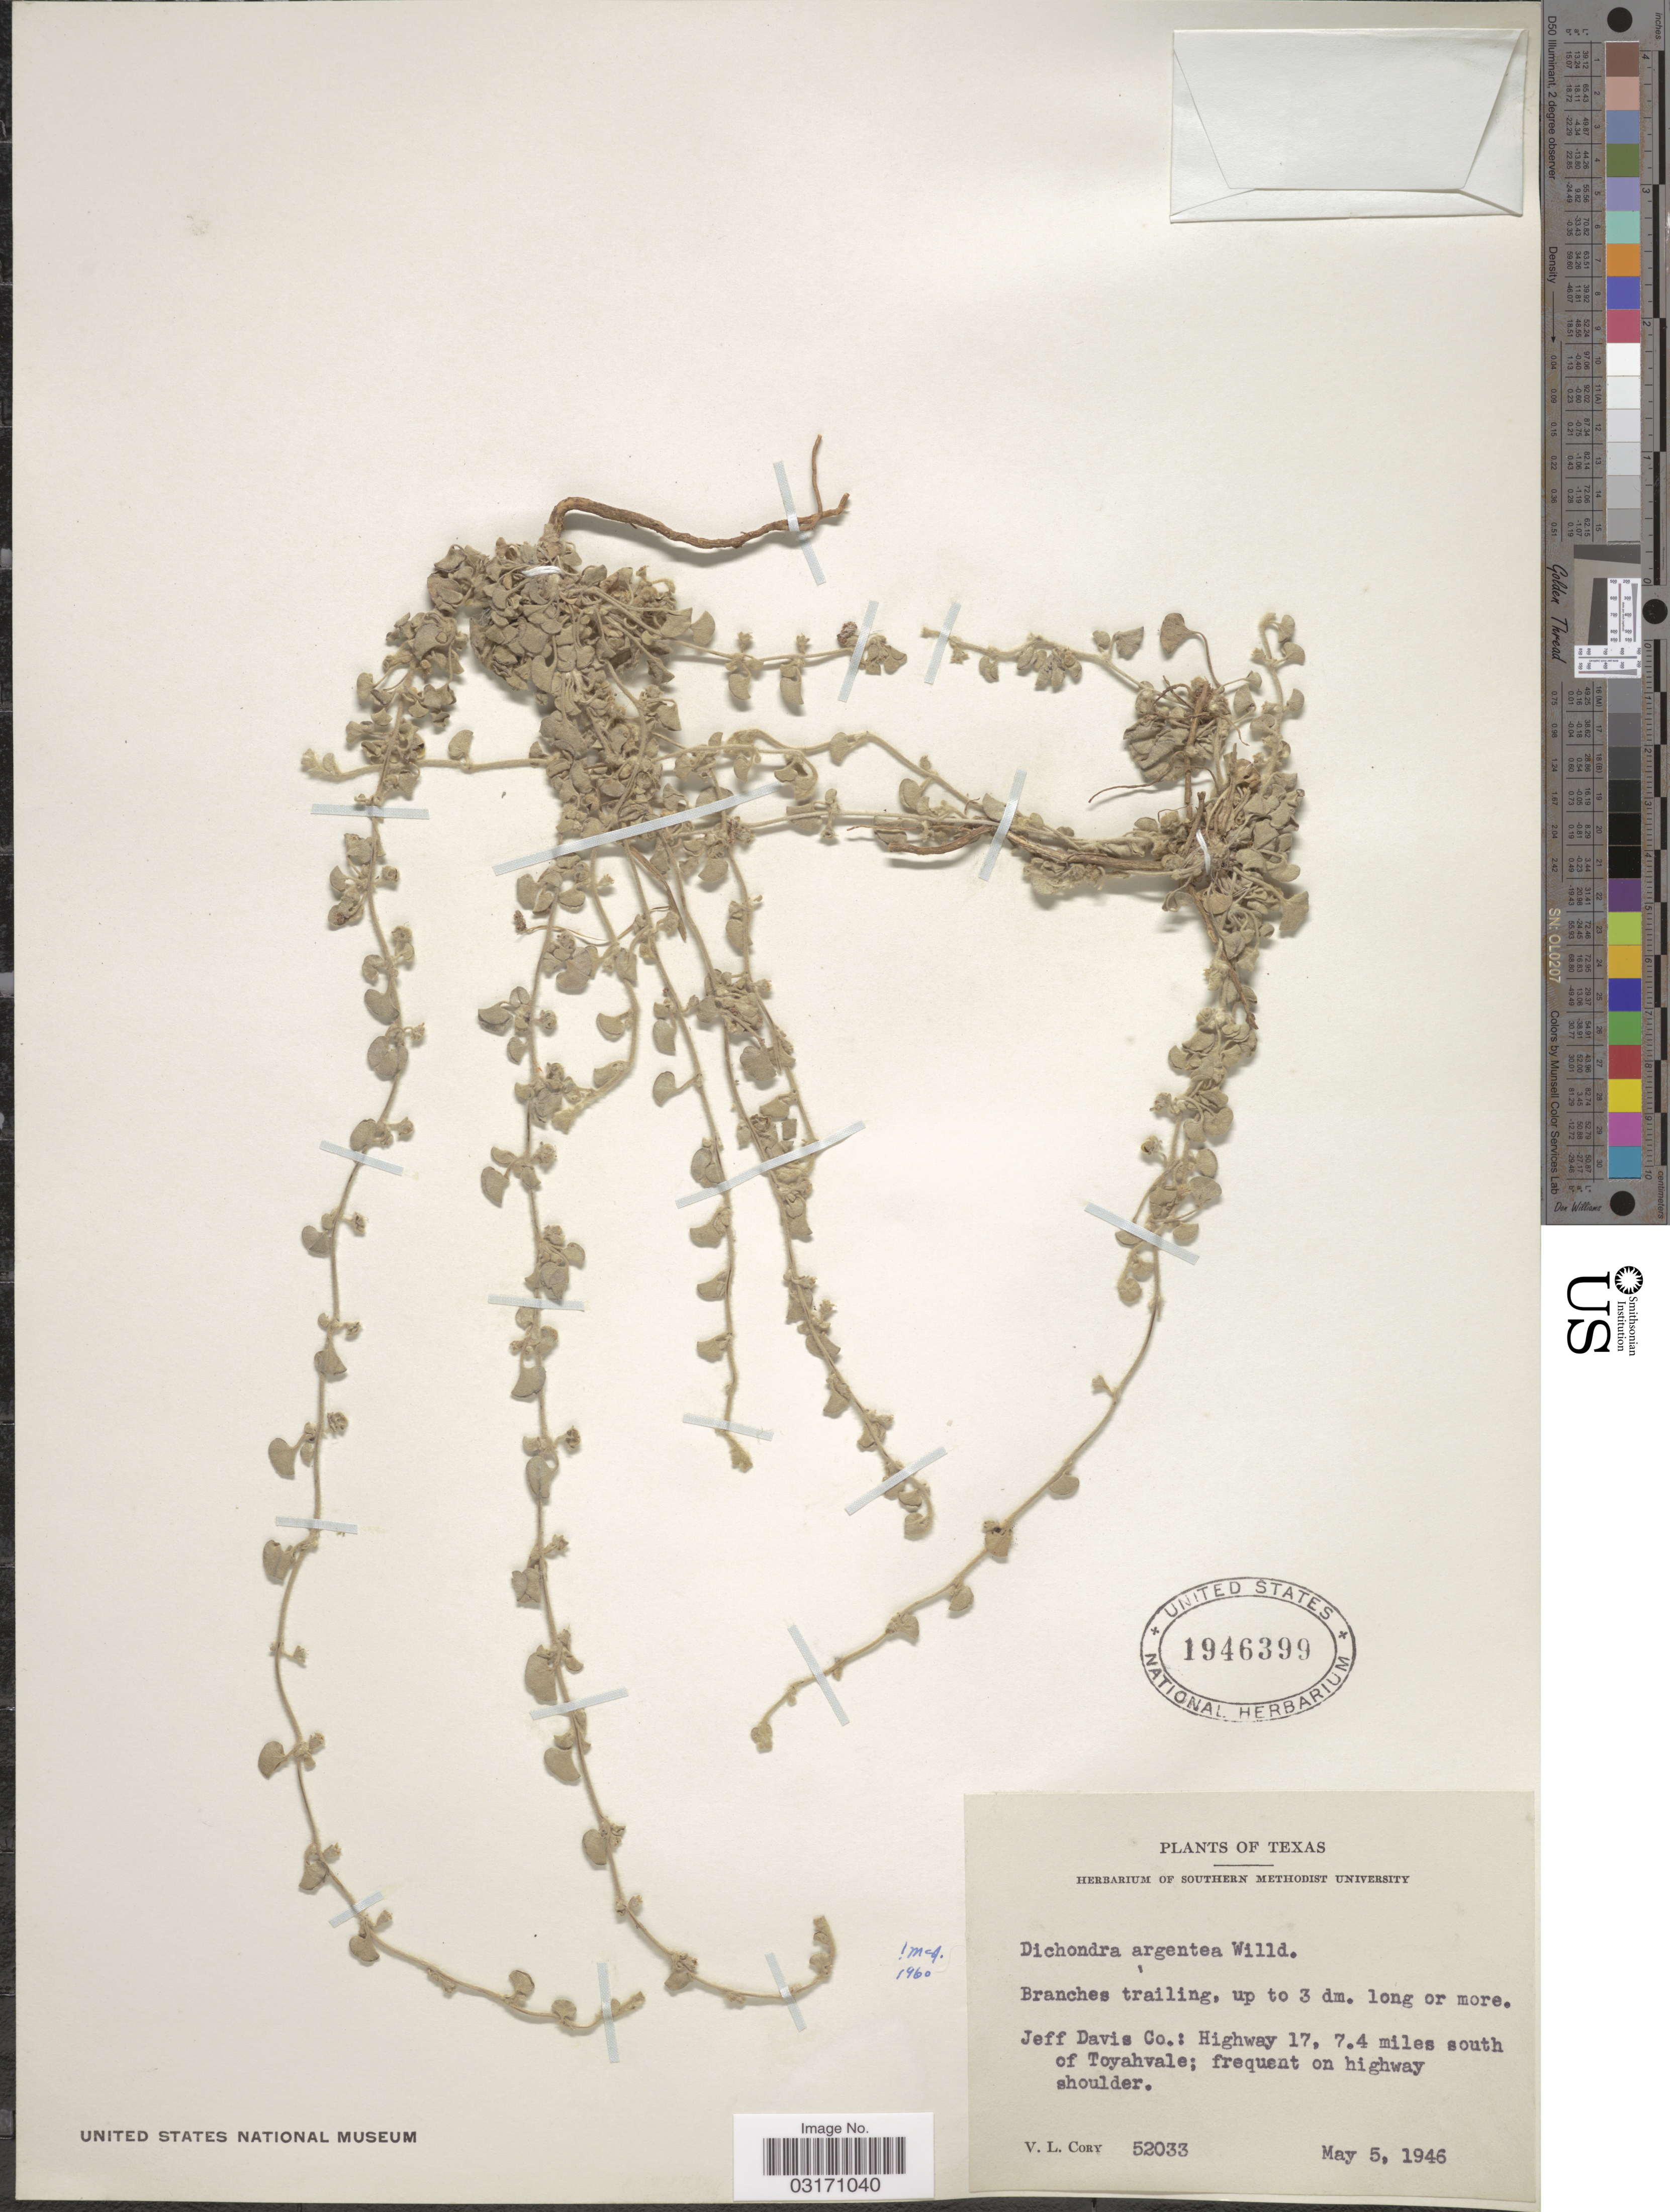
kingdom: Plantae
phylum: Tracheophyta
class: Magnoliopsida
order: Solanales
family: Convolvulaceae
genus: Dichondra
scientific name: Dichondra argentea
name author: Humb. & Bonpl. ex Willd.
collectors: V. Cory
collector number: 52033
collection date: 1946-05-05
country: United States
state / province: Texas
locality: Jeff Davis Co.: Highway 17, 7.4 miles south of Toyahvale; frequent on highway shoulder.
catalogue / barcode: US 1946399